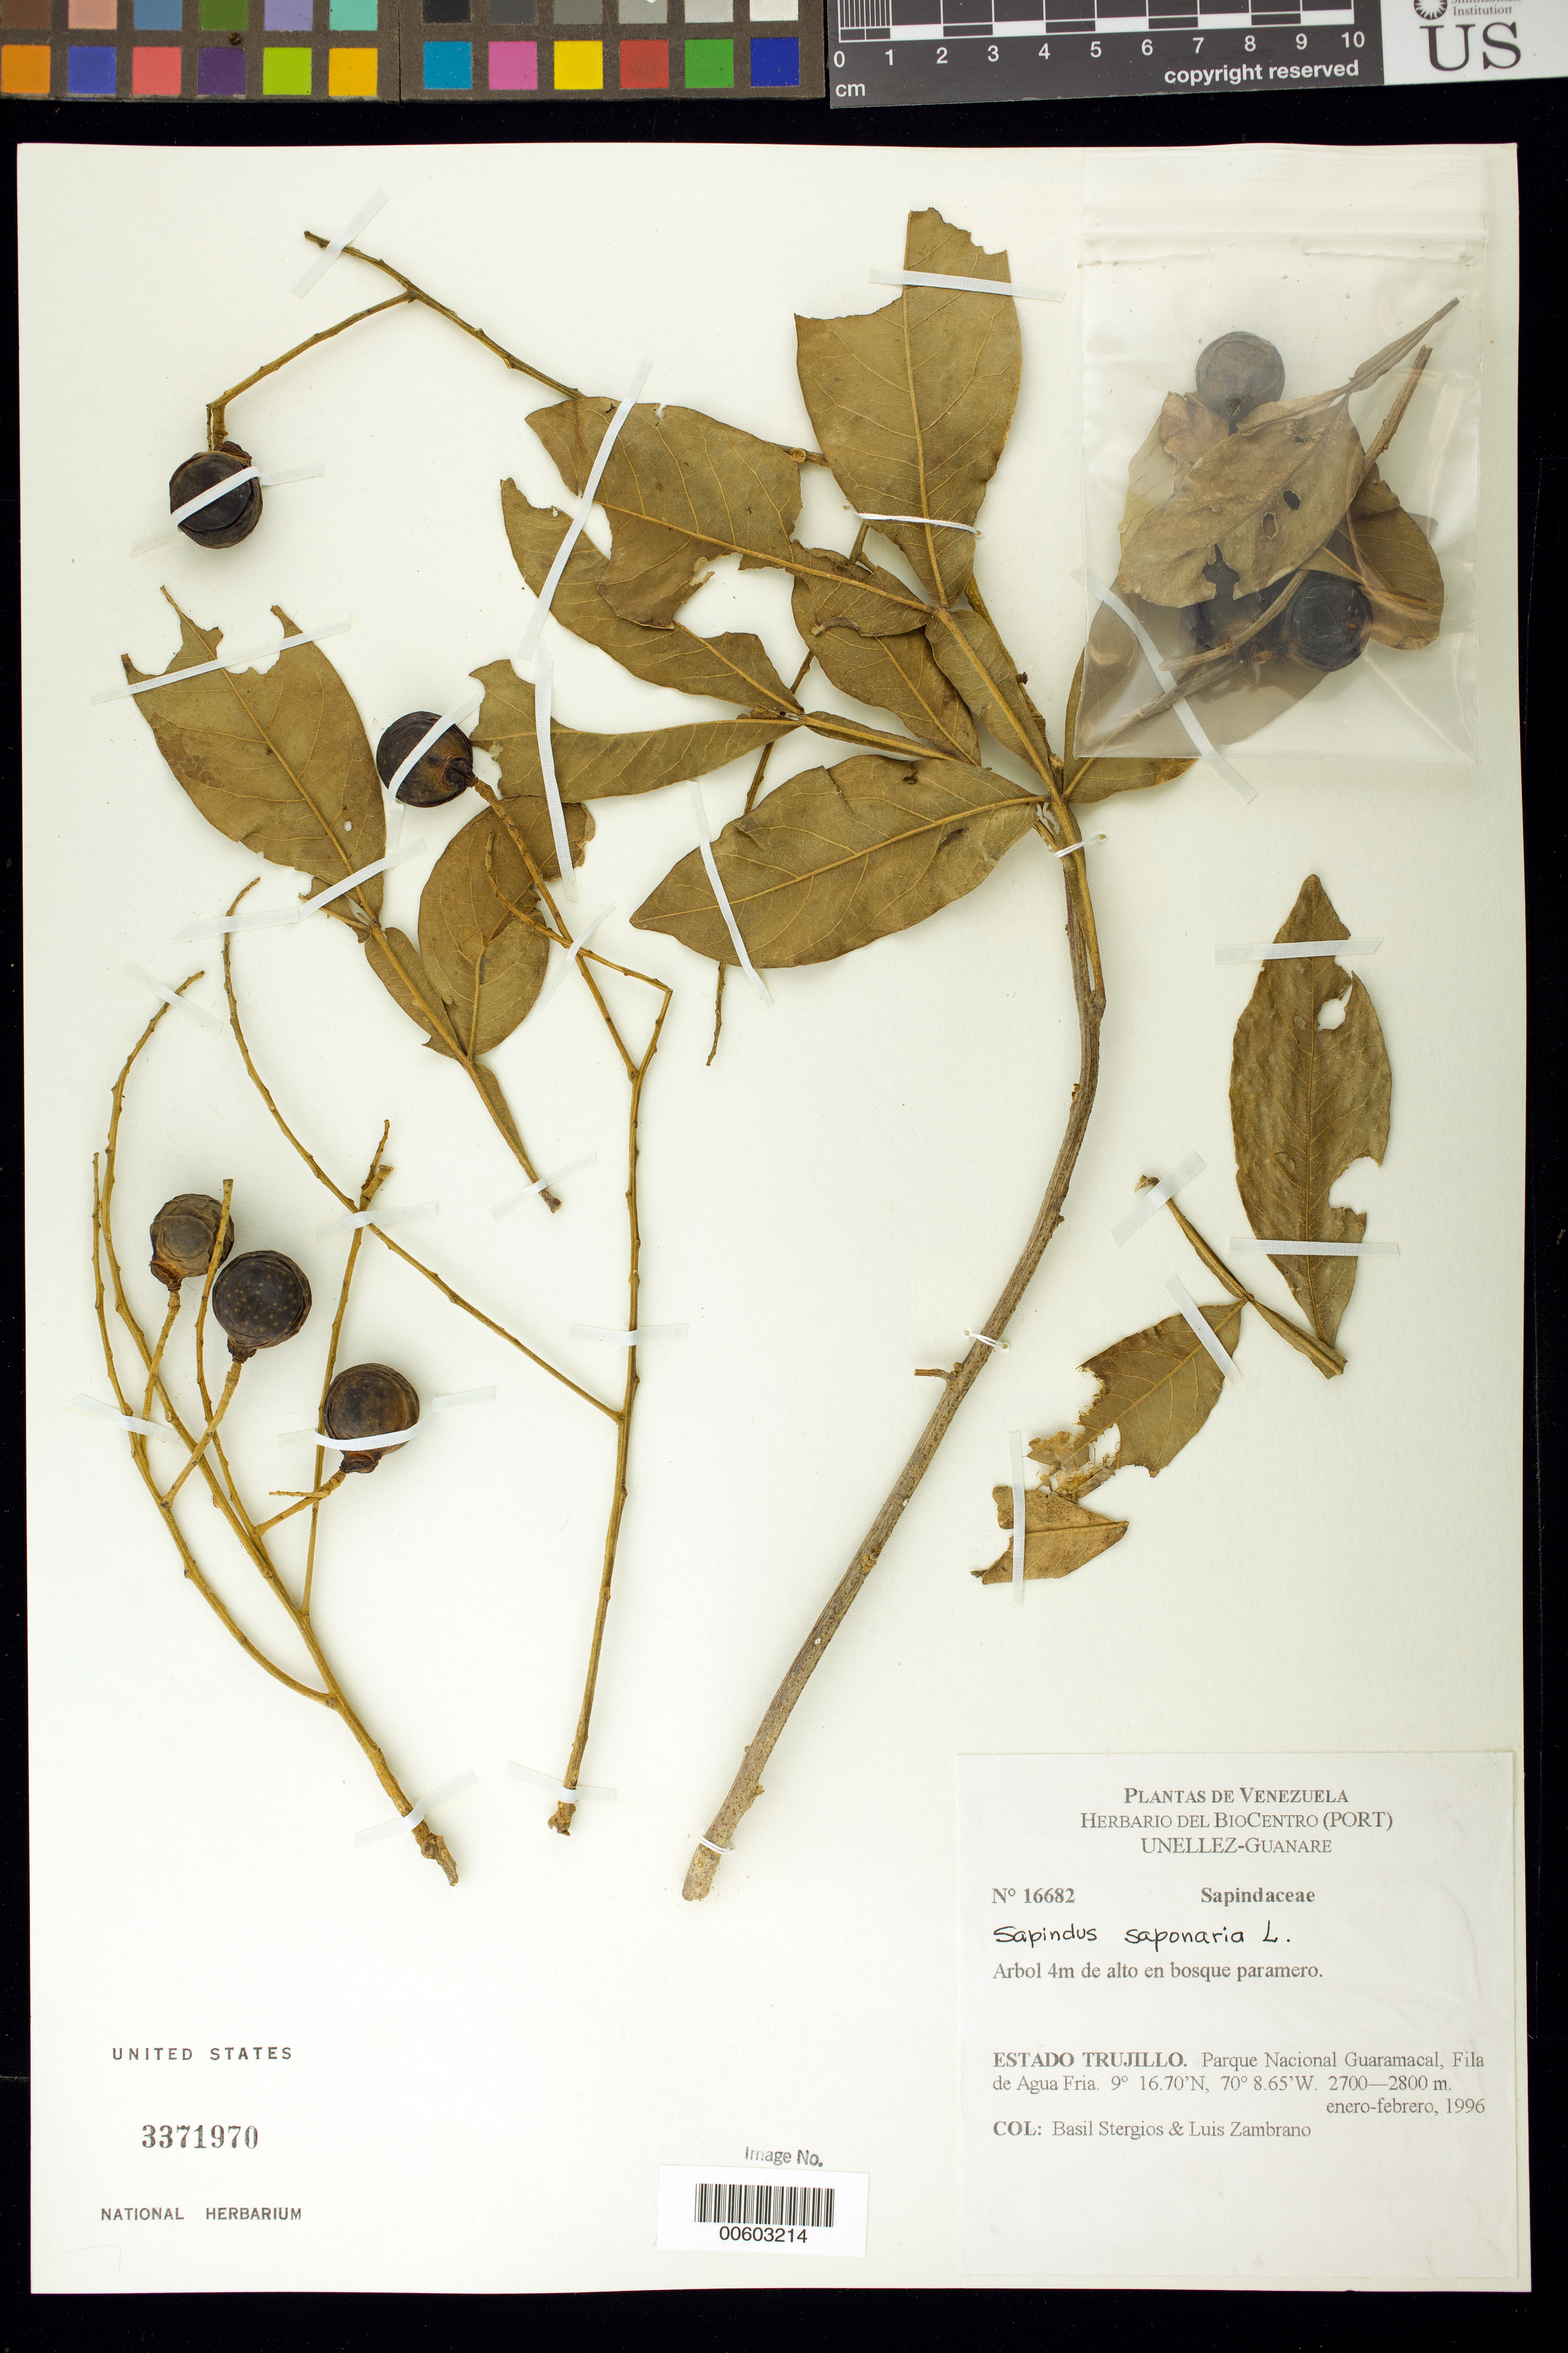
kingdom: Plantae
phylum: Tracheophyta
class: Magnoliopsida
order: Sapindales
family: Sapindaceae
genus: Sapindus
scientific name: Sapindus saponaria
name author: L.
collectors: B. G. Stergios & L. Zambrano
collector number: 16682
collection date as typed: Jan 1996 to -- Feb 1996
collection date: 1996-01/1996-02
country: Venezuela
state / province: Trujillo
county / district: Boconó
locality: Parque Nacional Guaramacal, Fila de Agua Fria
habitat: Bosque paramero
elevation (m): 2700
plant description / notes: PORT, US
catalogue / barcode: US 3371970